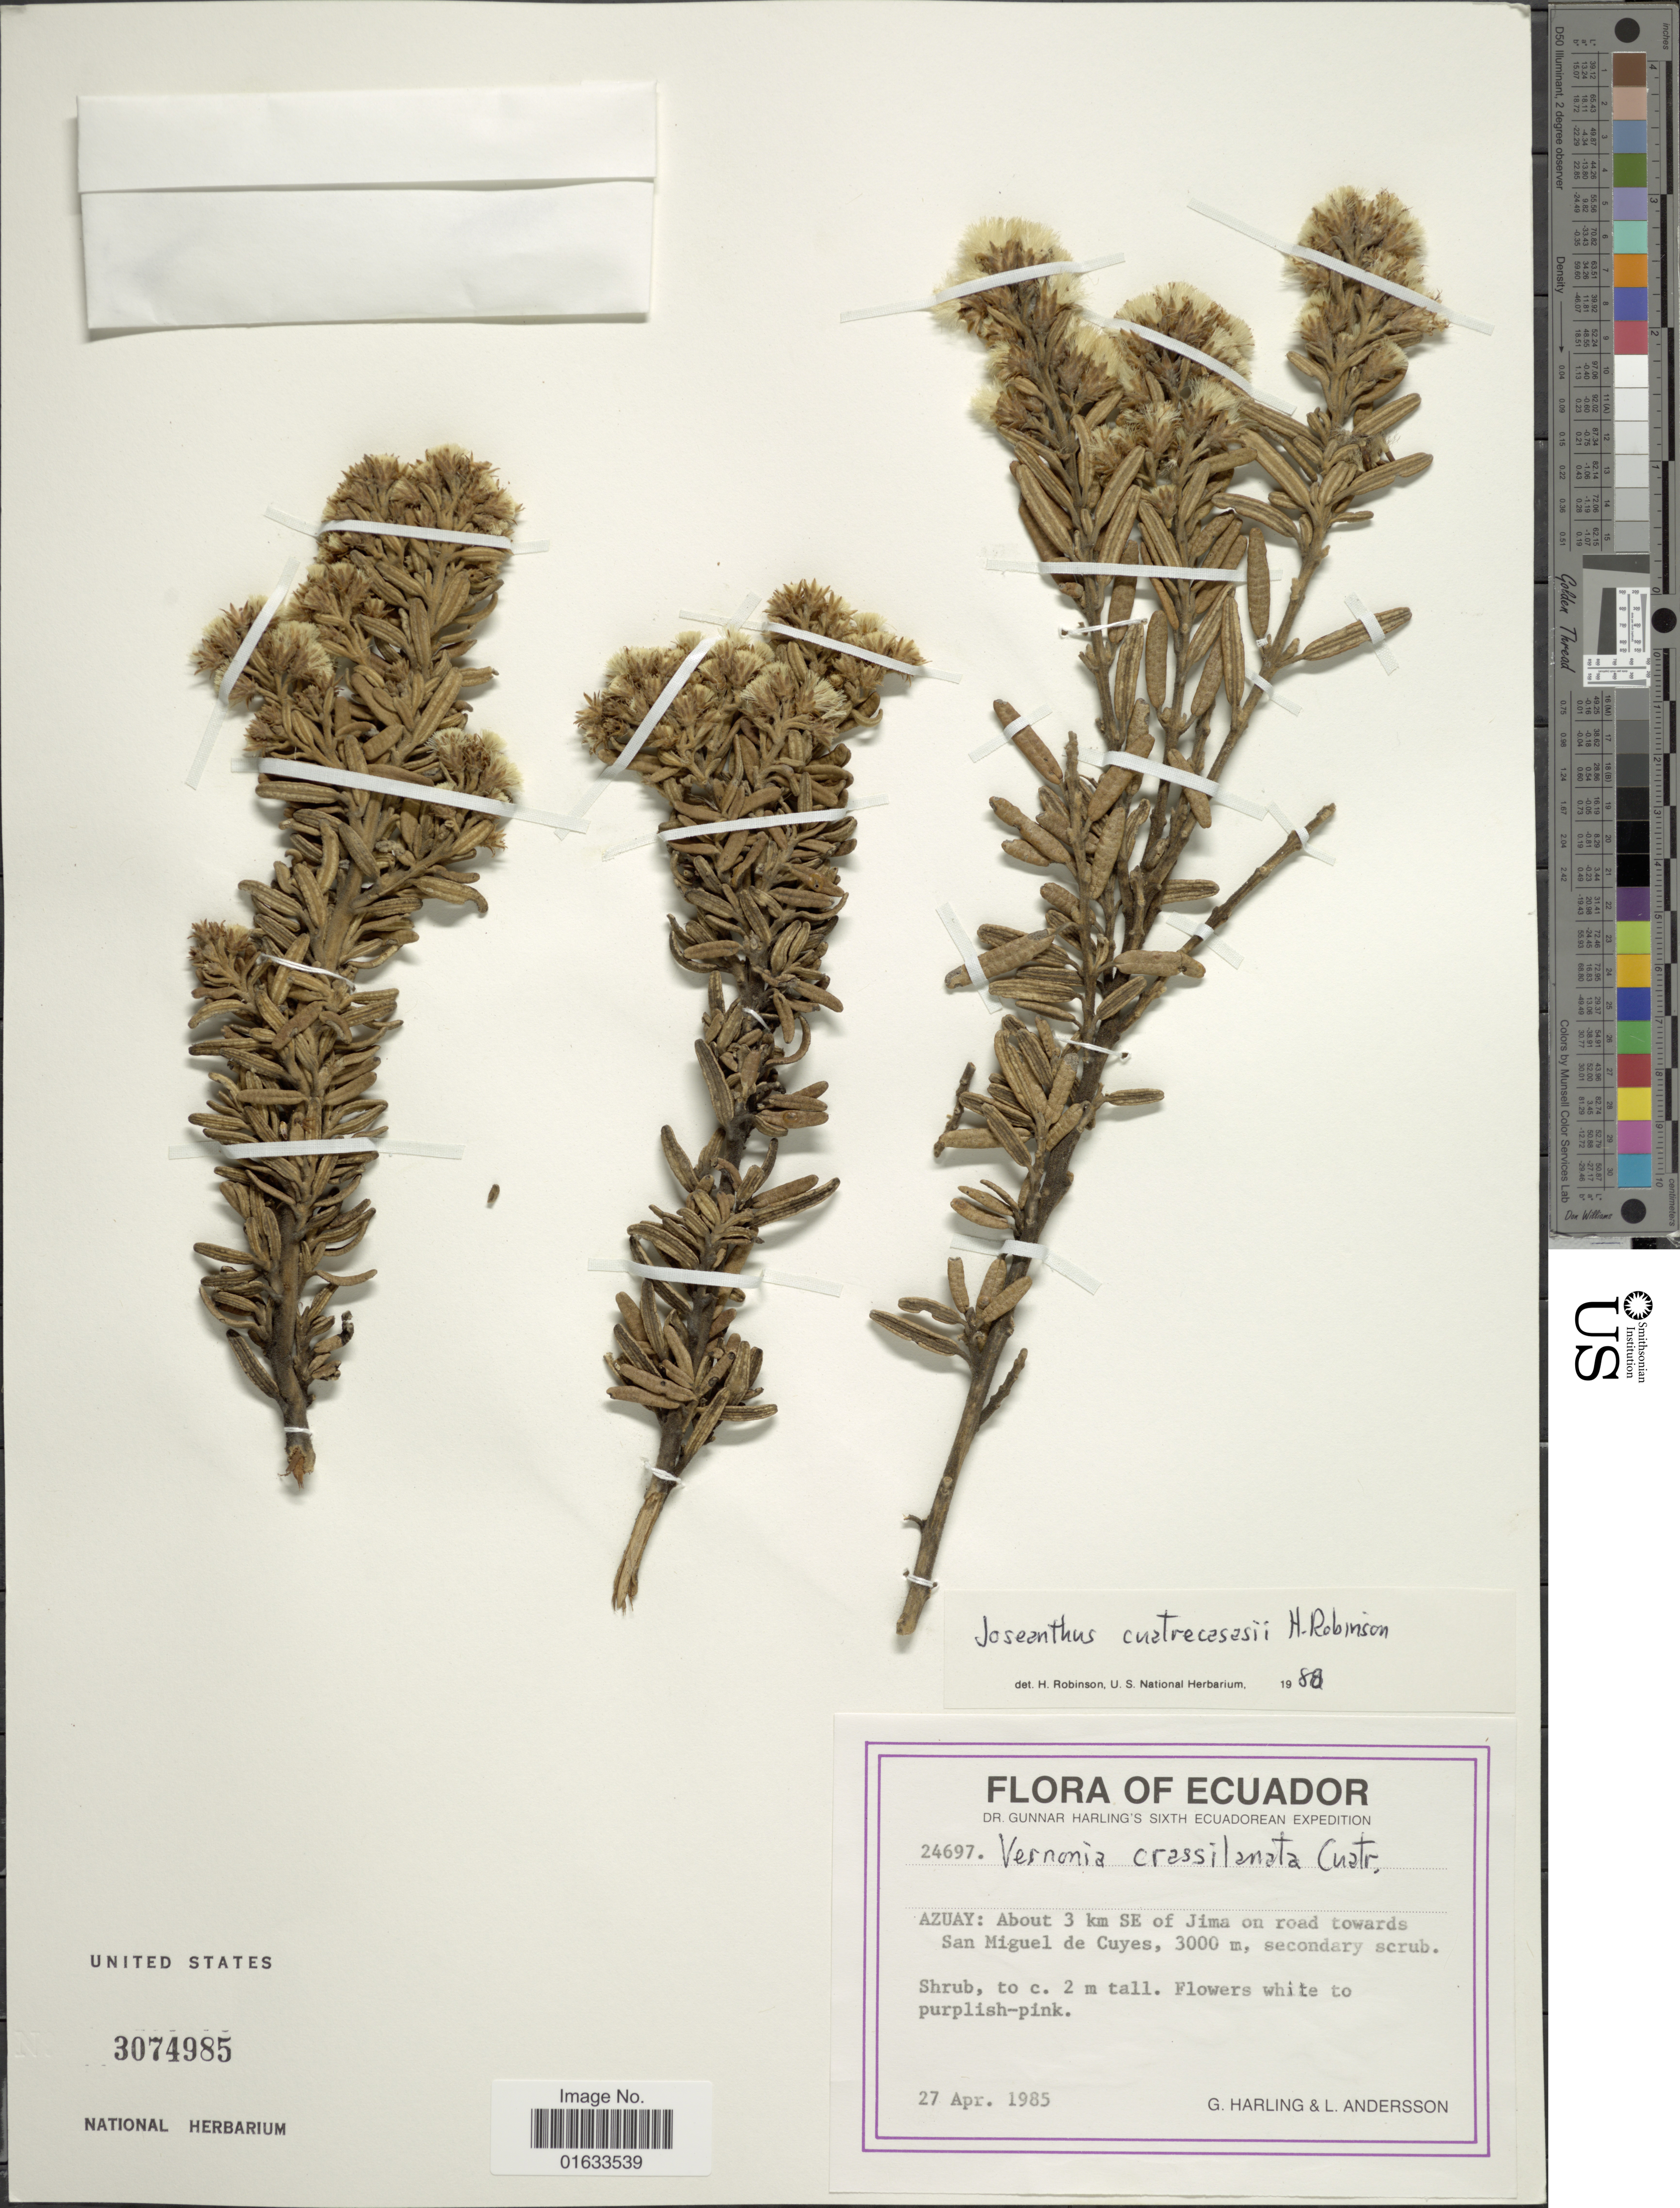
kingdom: Plantae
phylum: Tracheophyta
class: Magnoliopsida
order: Asterales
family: Asteraceae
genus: Joseanthus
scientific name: Joseanthus cuatrecasasii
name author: H. Rob.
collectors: G. Harling & L. Andersson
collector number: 24697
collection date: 1985-04-27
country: Ecuador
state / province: Azuay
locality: About 3 km SE of Jima on road owards San Miguel de Cuyes.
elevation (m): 3000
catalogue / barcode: US 3074985